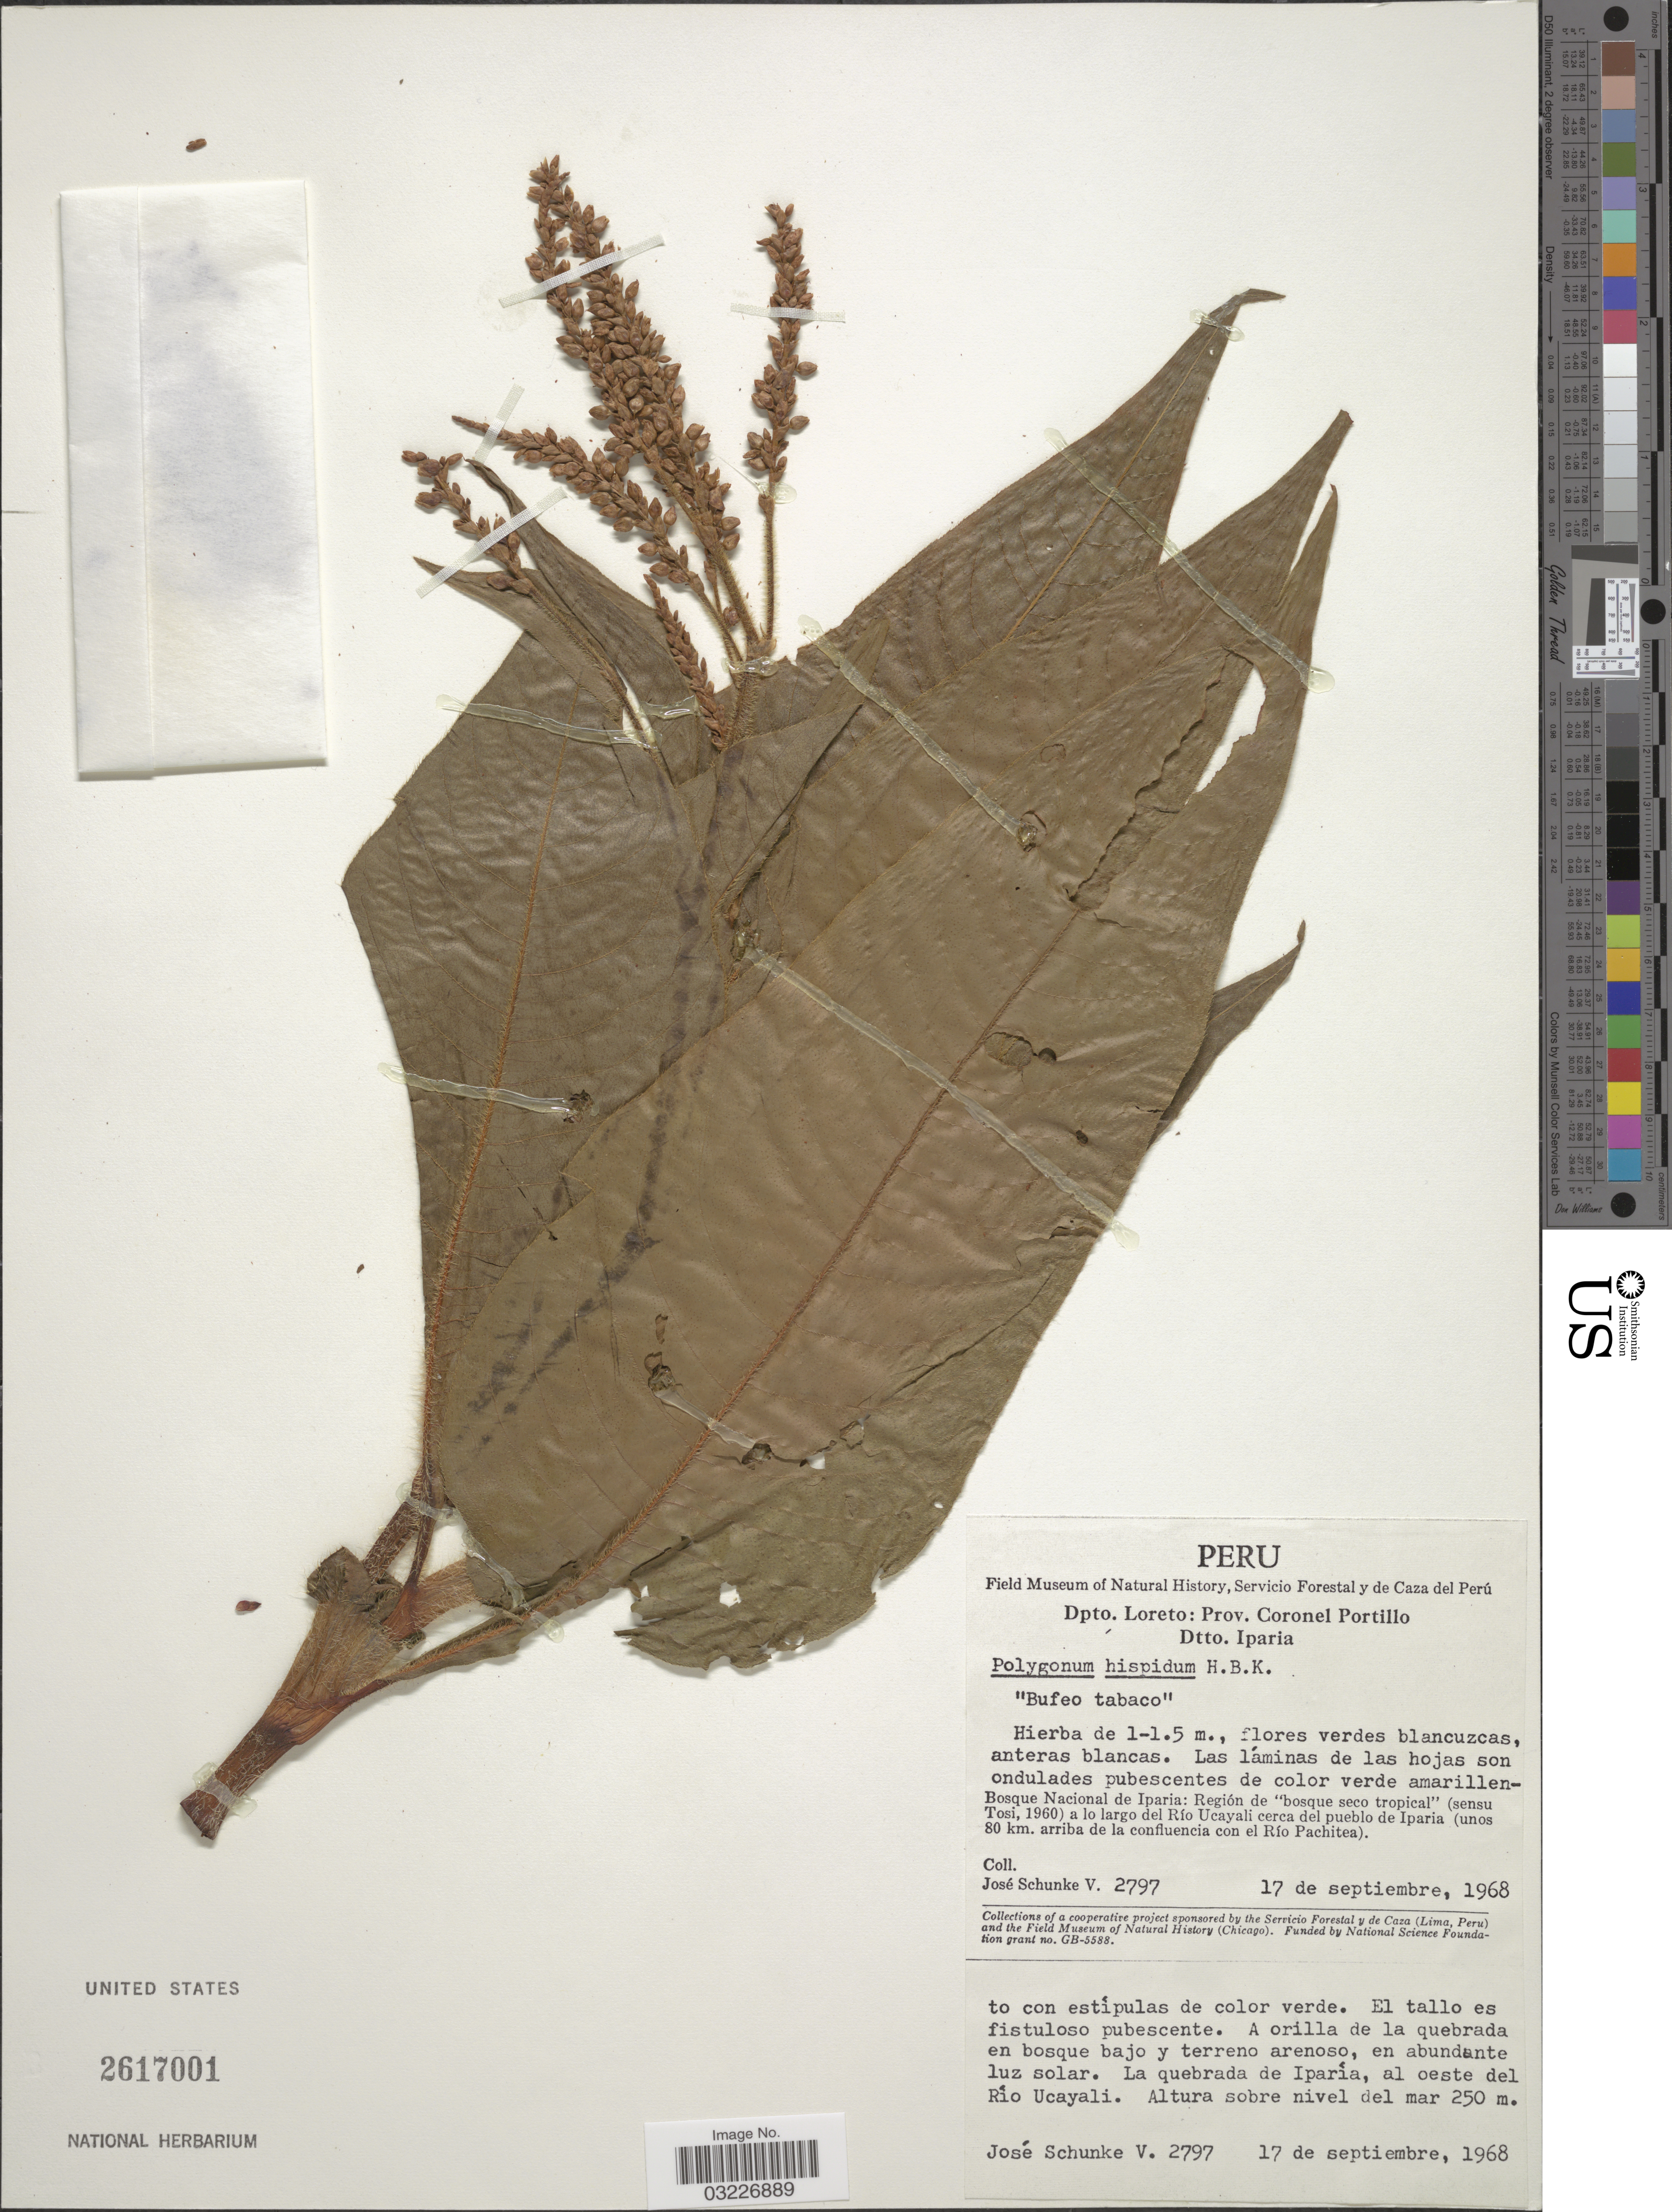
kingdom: Plantae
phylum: Tracheophyta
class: Magnoliopsida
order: Caryophyllales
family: Polygonaceae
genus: Polygonum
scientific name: Polygonum hispidum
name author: Kunth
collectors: J. Schunke Vigo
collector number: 2797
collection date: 1968-09-17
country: Peru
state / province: Loreto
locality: Dpto. Loreto: Prov. Coronel Portillo, Dtto. Iparia. Bosque Nacional de Iparia: Región de "bosques seco tropical" (sensu Tosi,1960) a lo largo del Río Ucuyali cerca del pueblo de Iparia (unos 80 km. arriba de confluencia con el Río Pachitea). La quebrada de Iparía, al oeste del Río Ucayali.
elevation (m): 250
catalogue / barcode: US 2617001